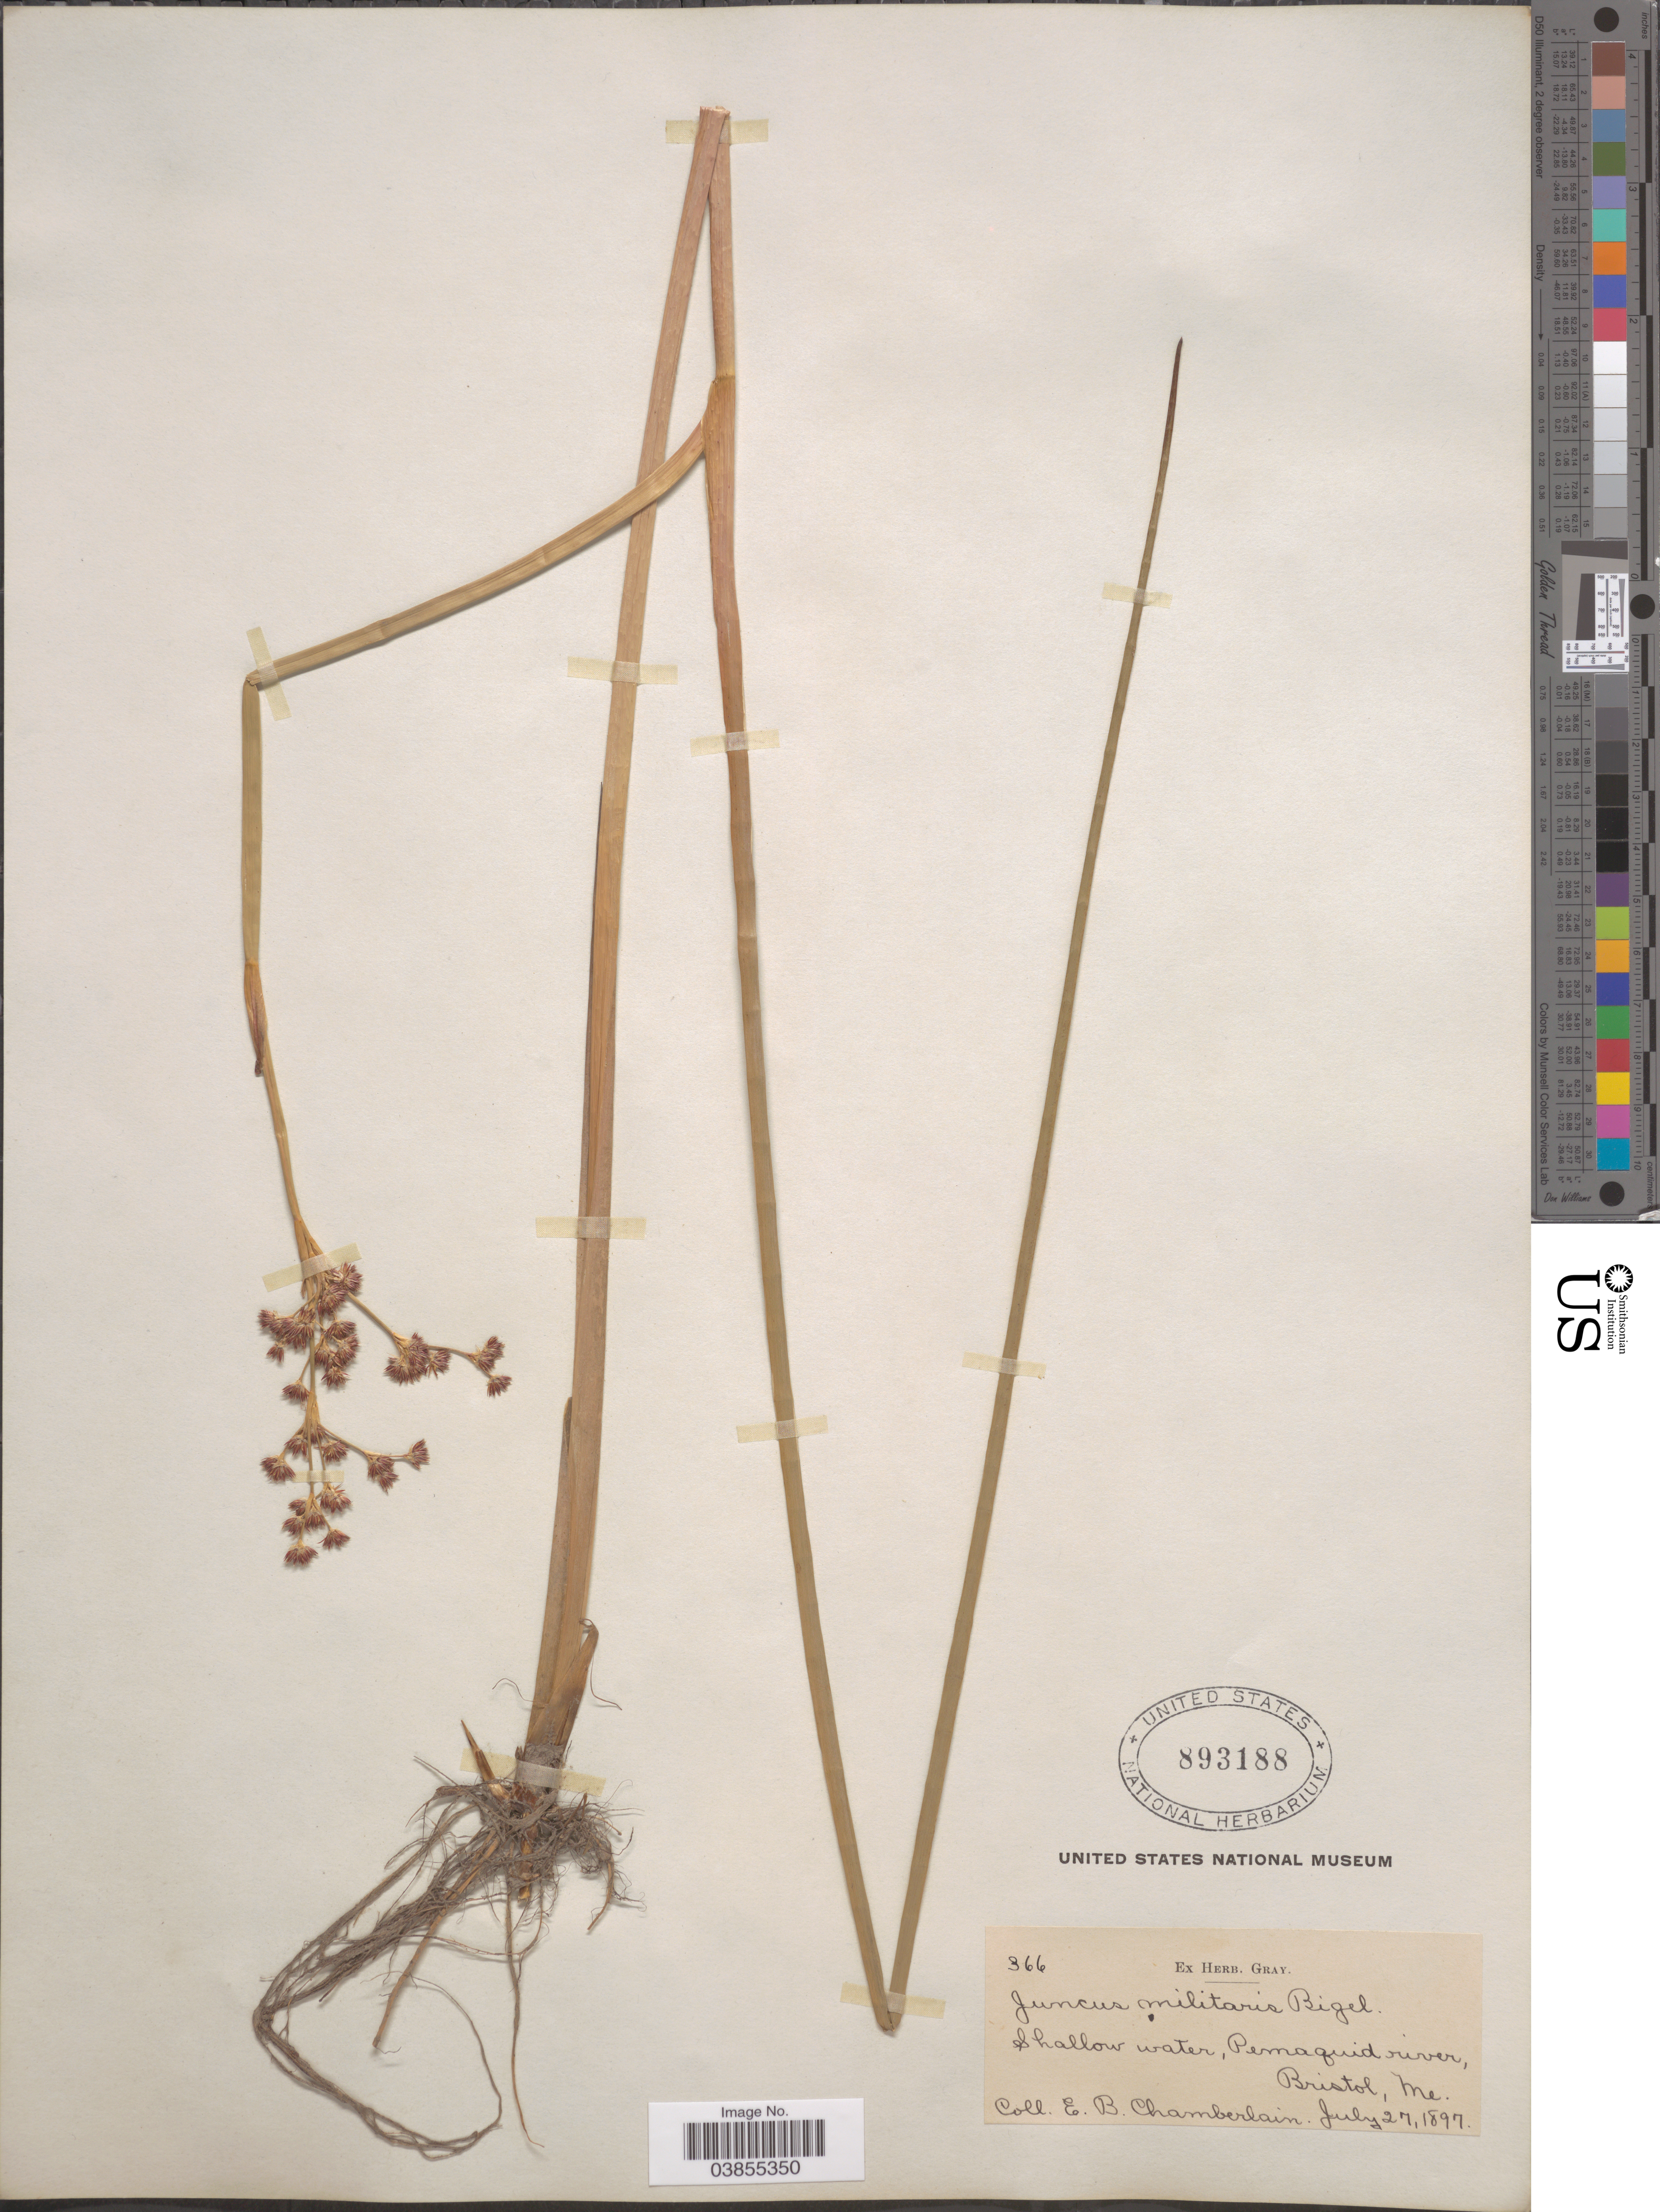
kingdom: Plantae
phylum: Tracheophyta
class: Liliopsida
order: Poales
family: Juncaceae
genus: Juncus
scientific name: Juncus militaris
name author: Bigelow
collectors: E. Chamberlain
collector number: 366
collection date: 1897-07-27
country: United States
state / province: Maine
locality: Pemaquid river, Bristol.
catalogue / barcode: US 893188